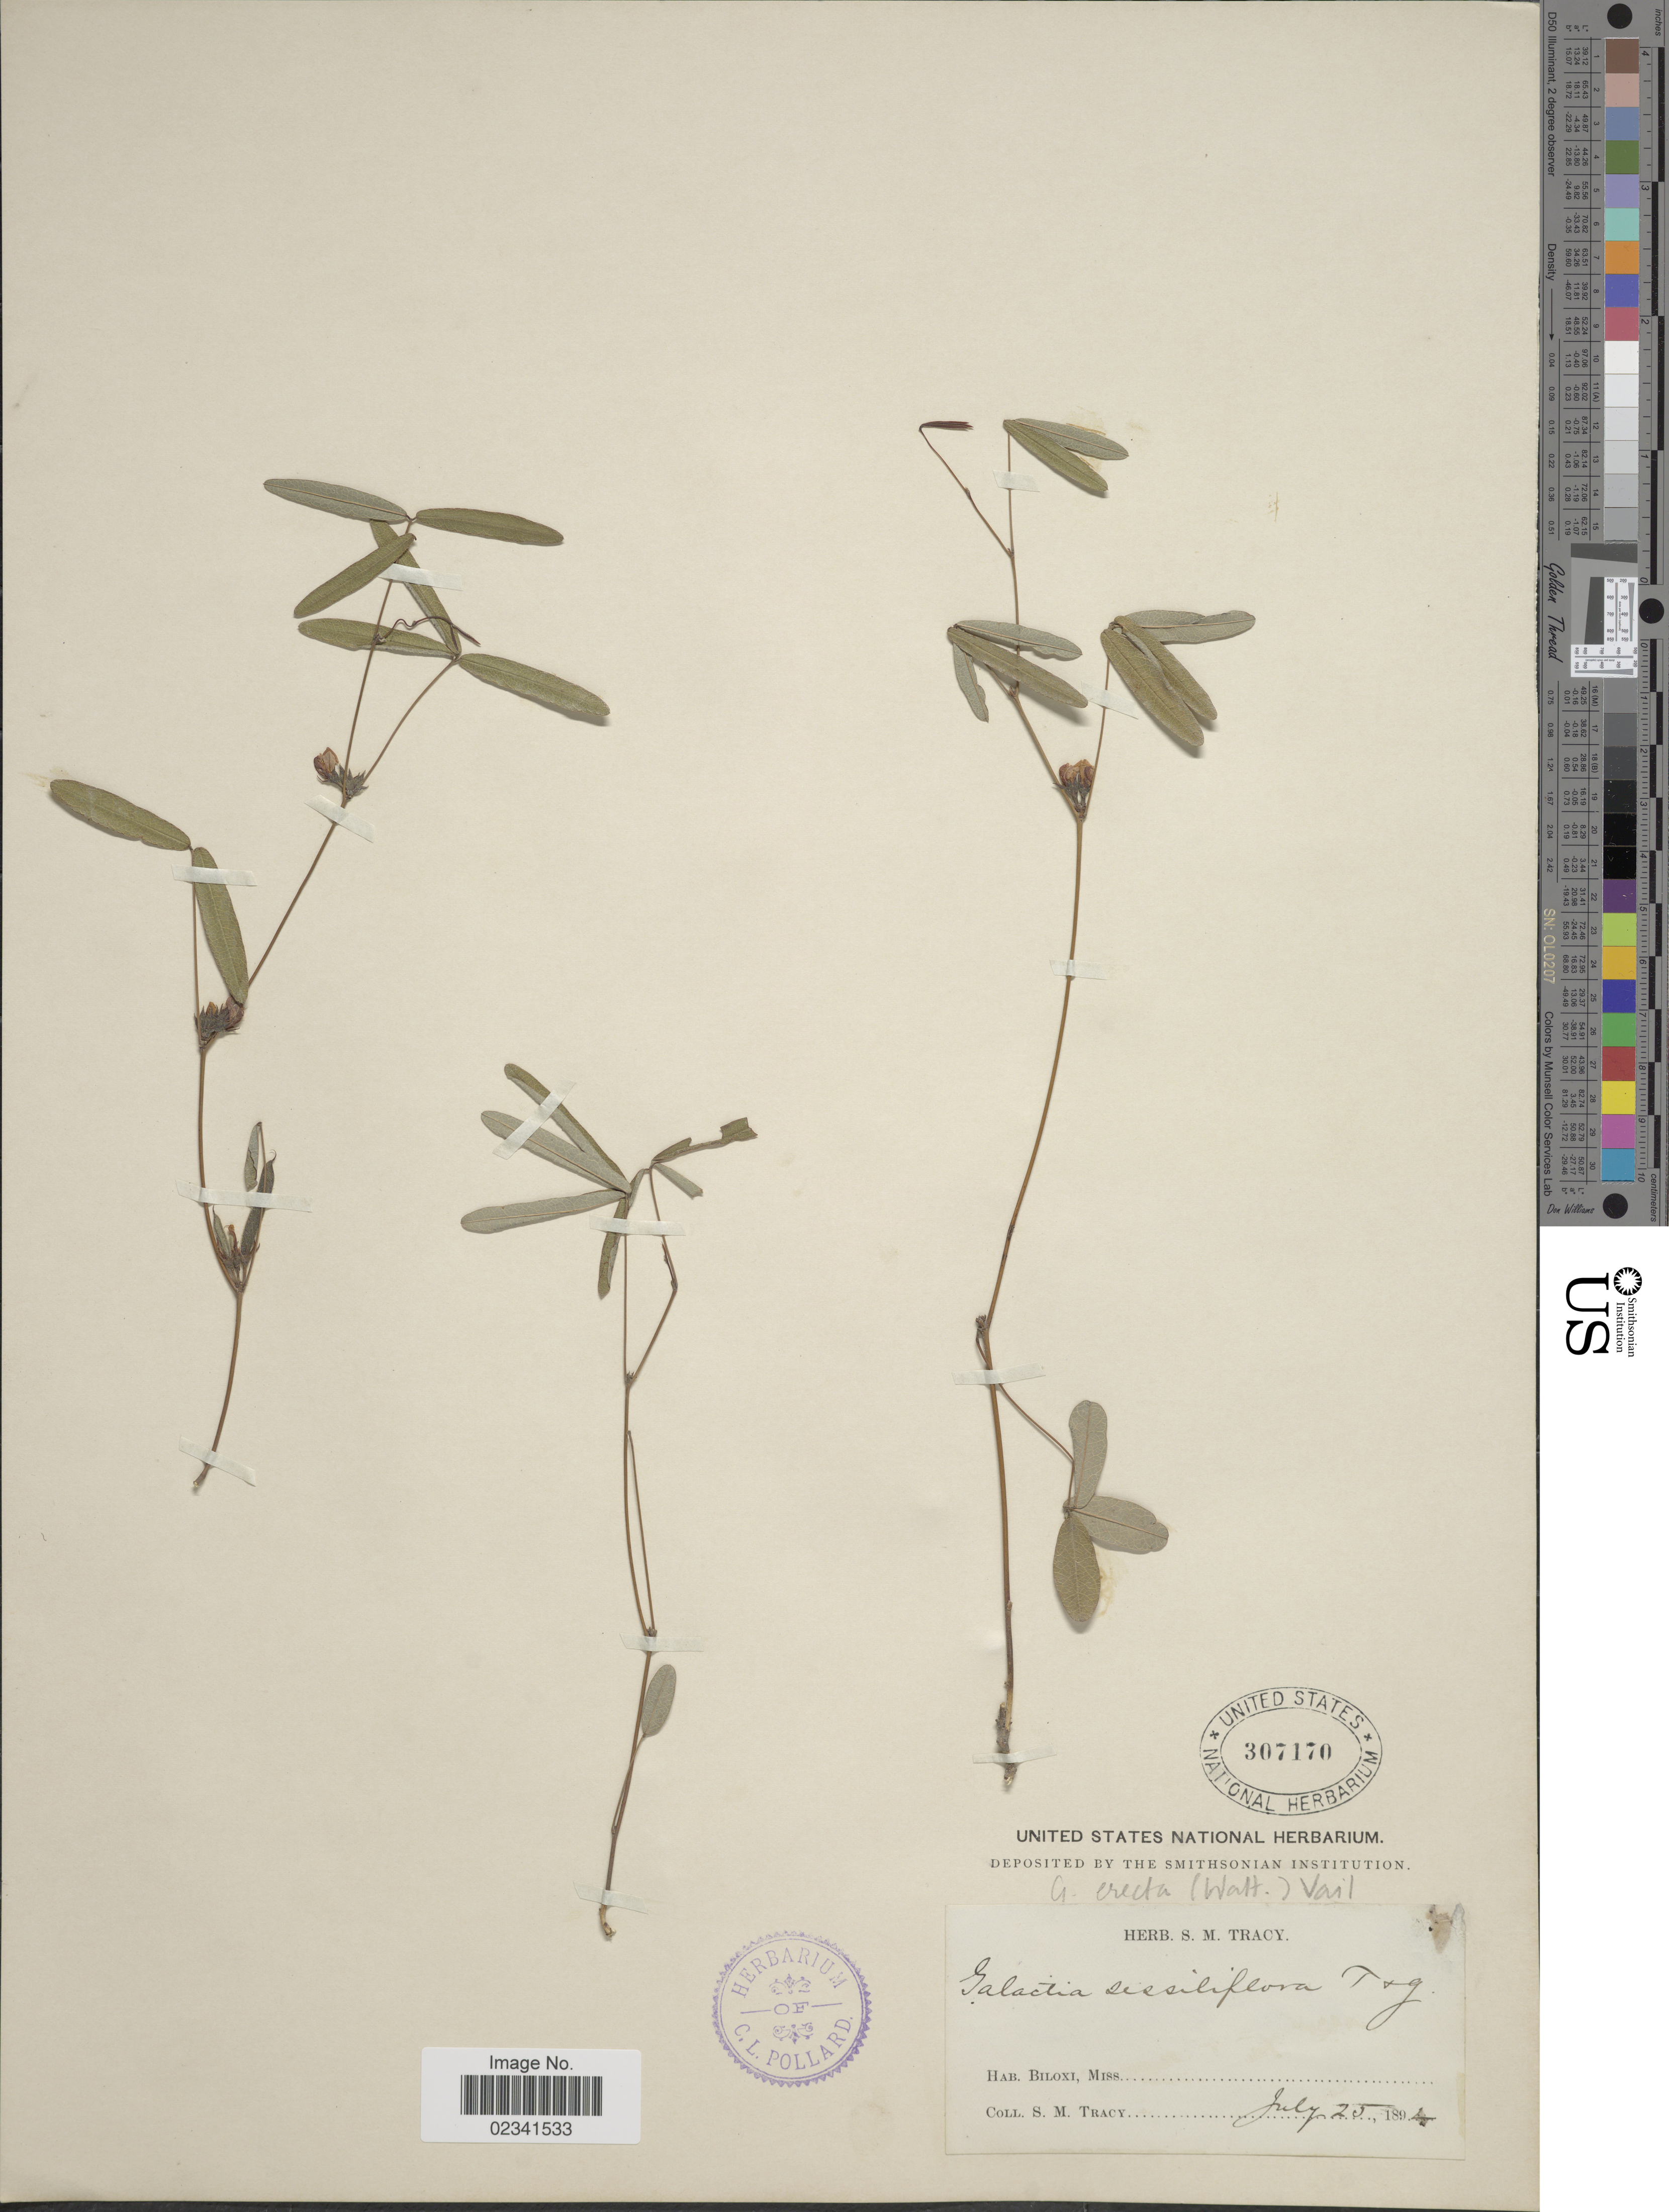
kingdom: Plantae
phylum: Tracheophyta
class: Magnoliopsida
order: Fabales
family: Fabaceae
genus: Galactia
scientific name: Galactia erecta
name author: (Walter) Vail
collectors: S. M. Tracy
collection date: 1892-07-25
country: United States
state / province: Mississippi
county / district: Harrison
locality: Biloxi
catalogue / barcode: US 307170